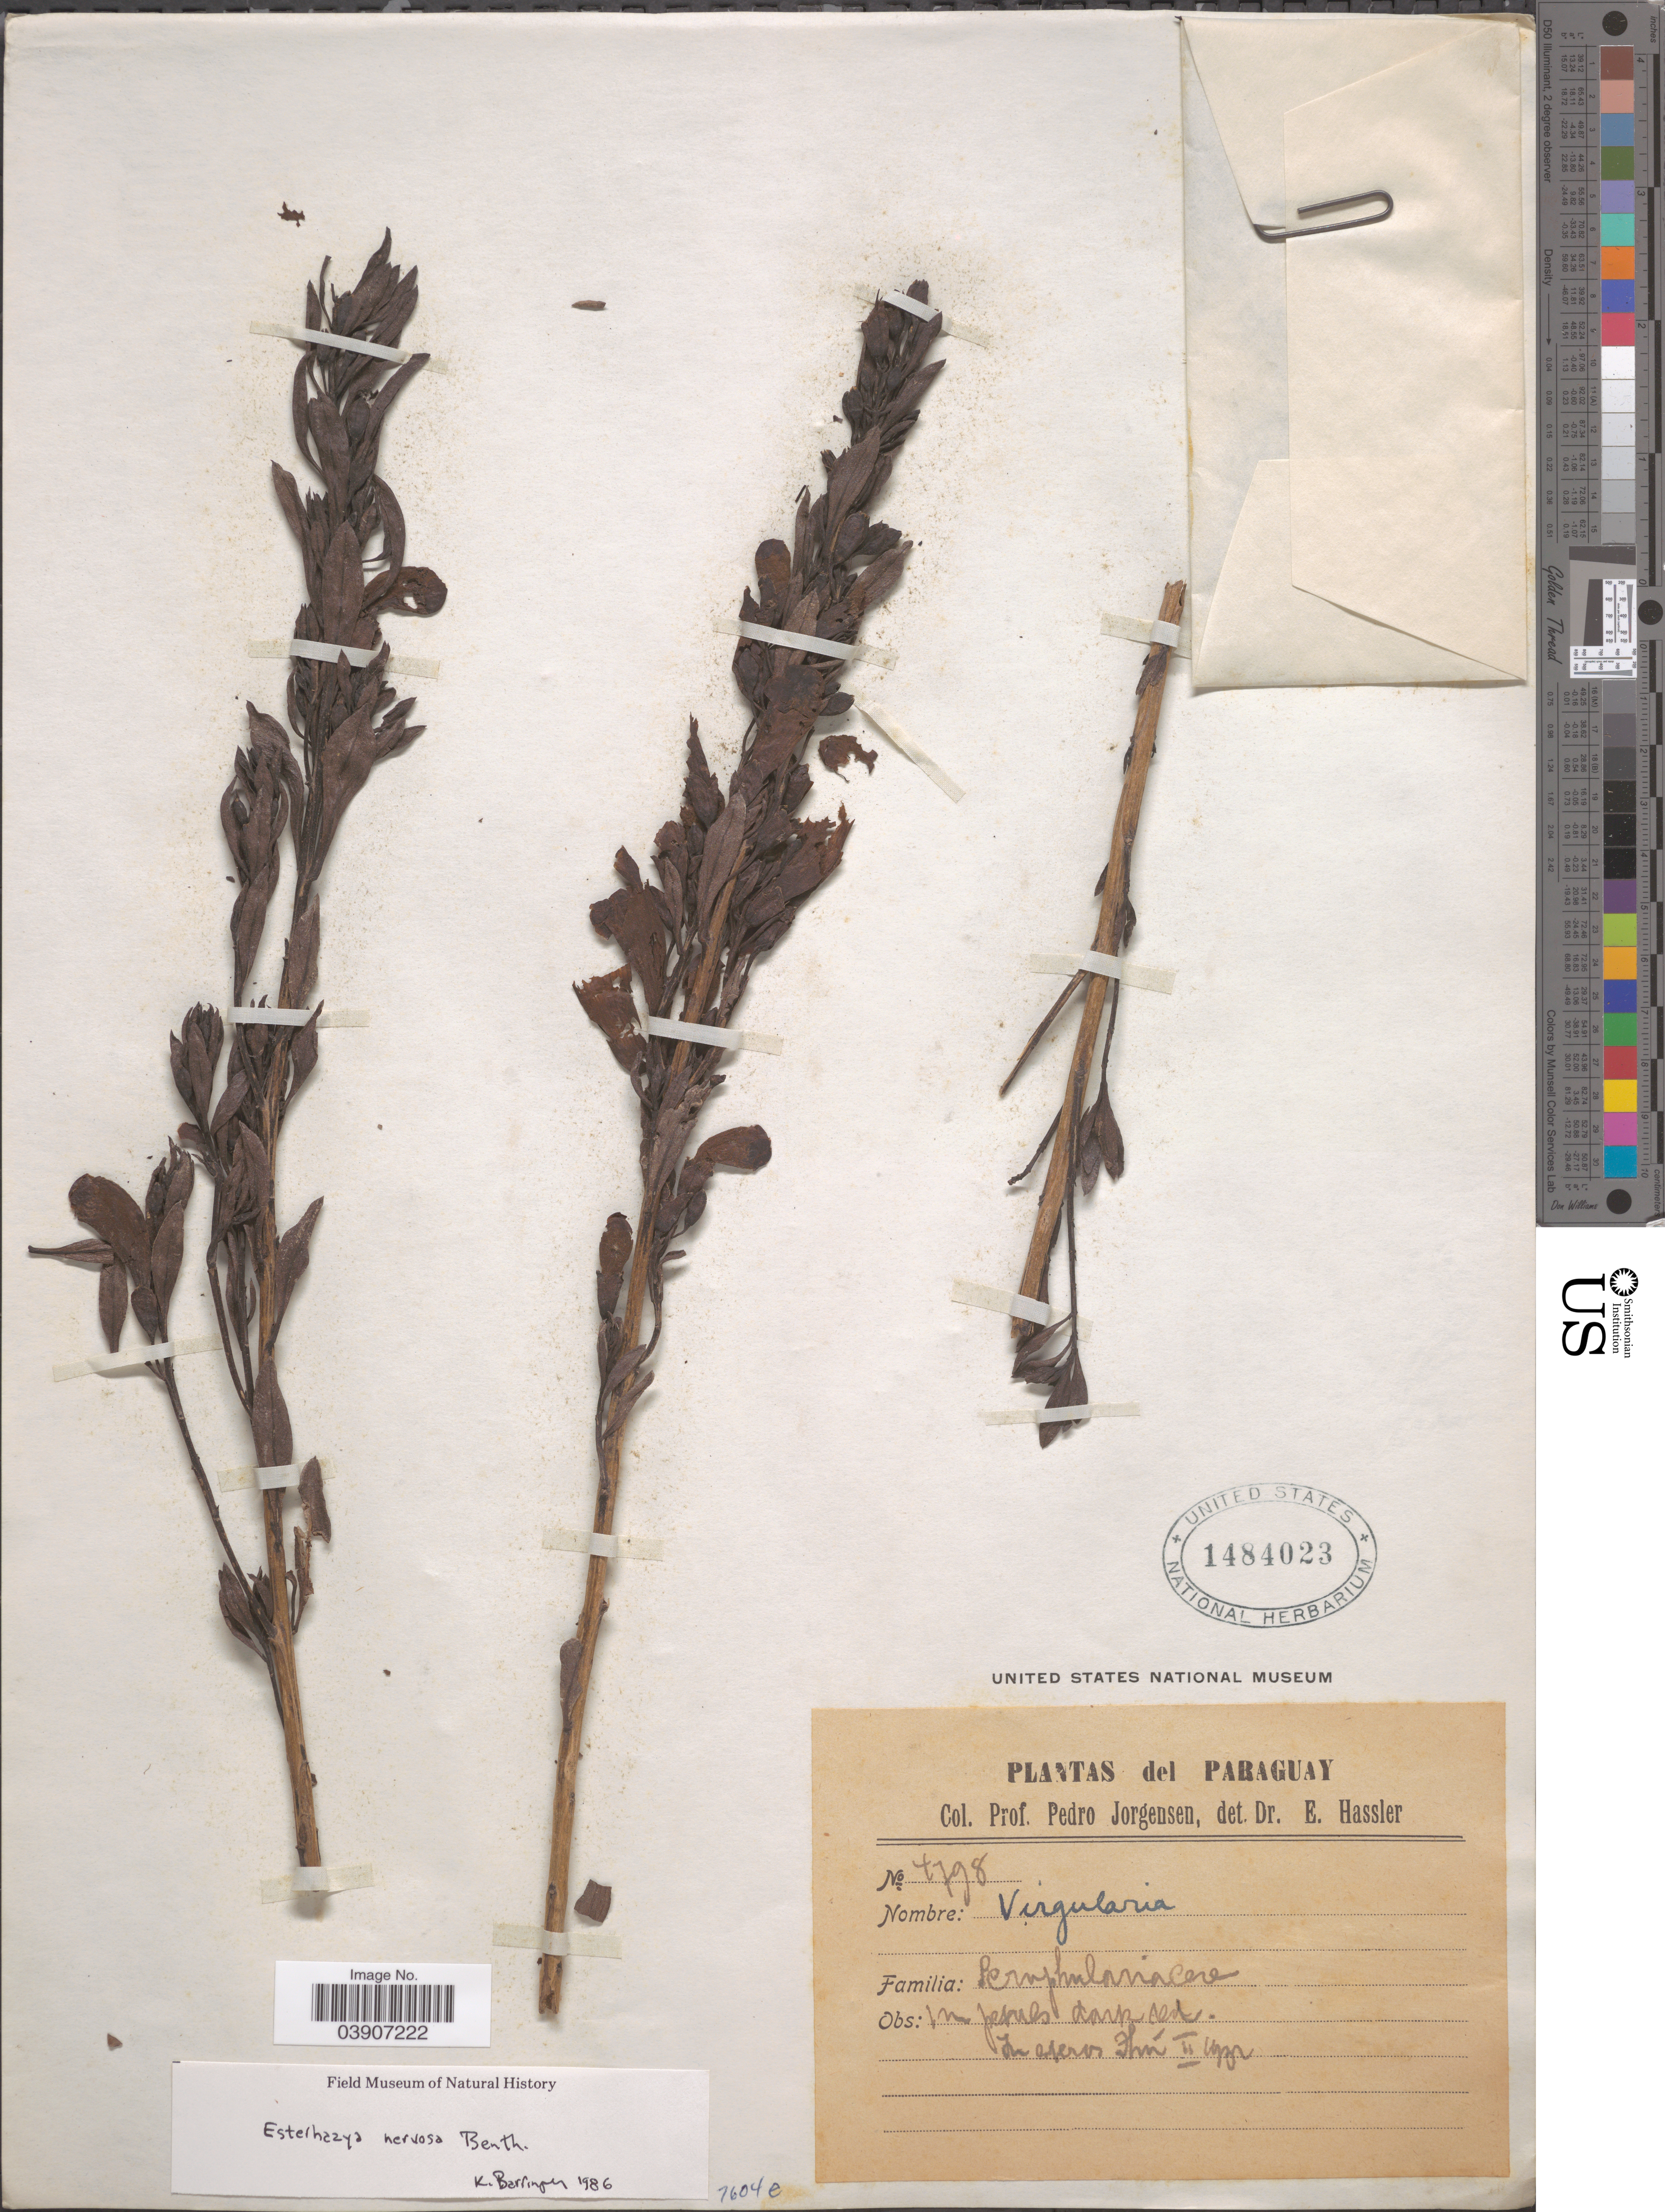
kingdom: Plantae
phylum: Tracheophyta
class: Magnoliopsida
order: Lamiales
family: Orobanchaceae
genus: Esterhazya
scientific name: Esterhazya nervosa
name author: Benth.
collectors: P. Jörgensen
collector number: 4798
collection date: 1992-02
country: Paraguay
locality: In esteros Ihú.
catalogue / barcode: US 1484023